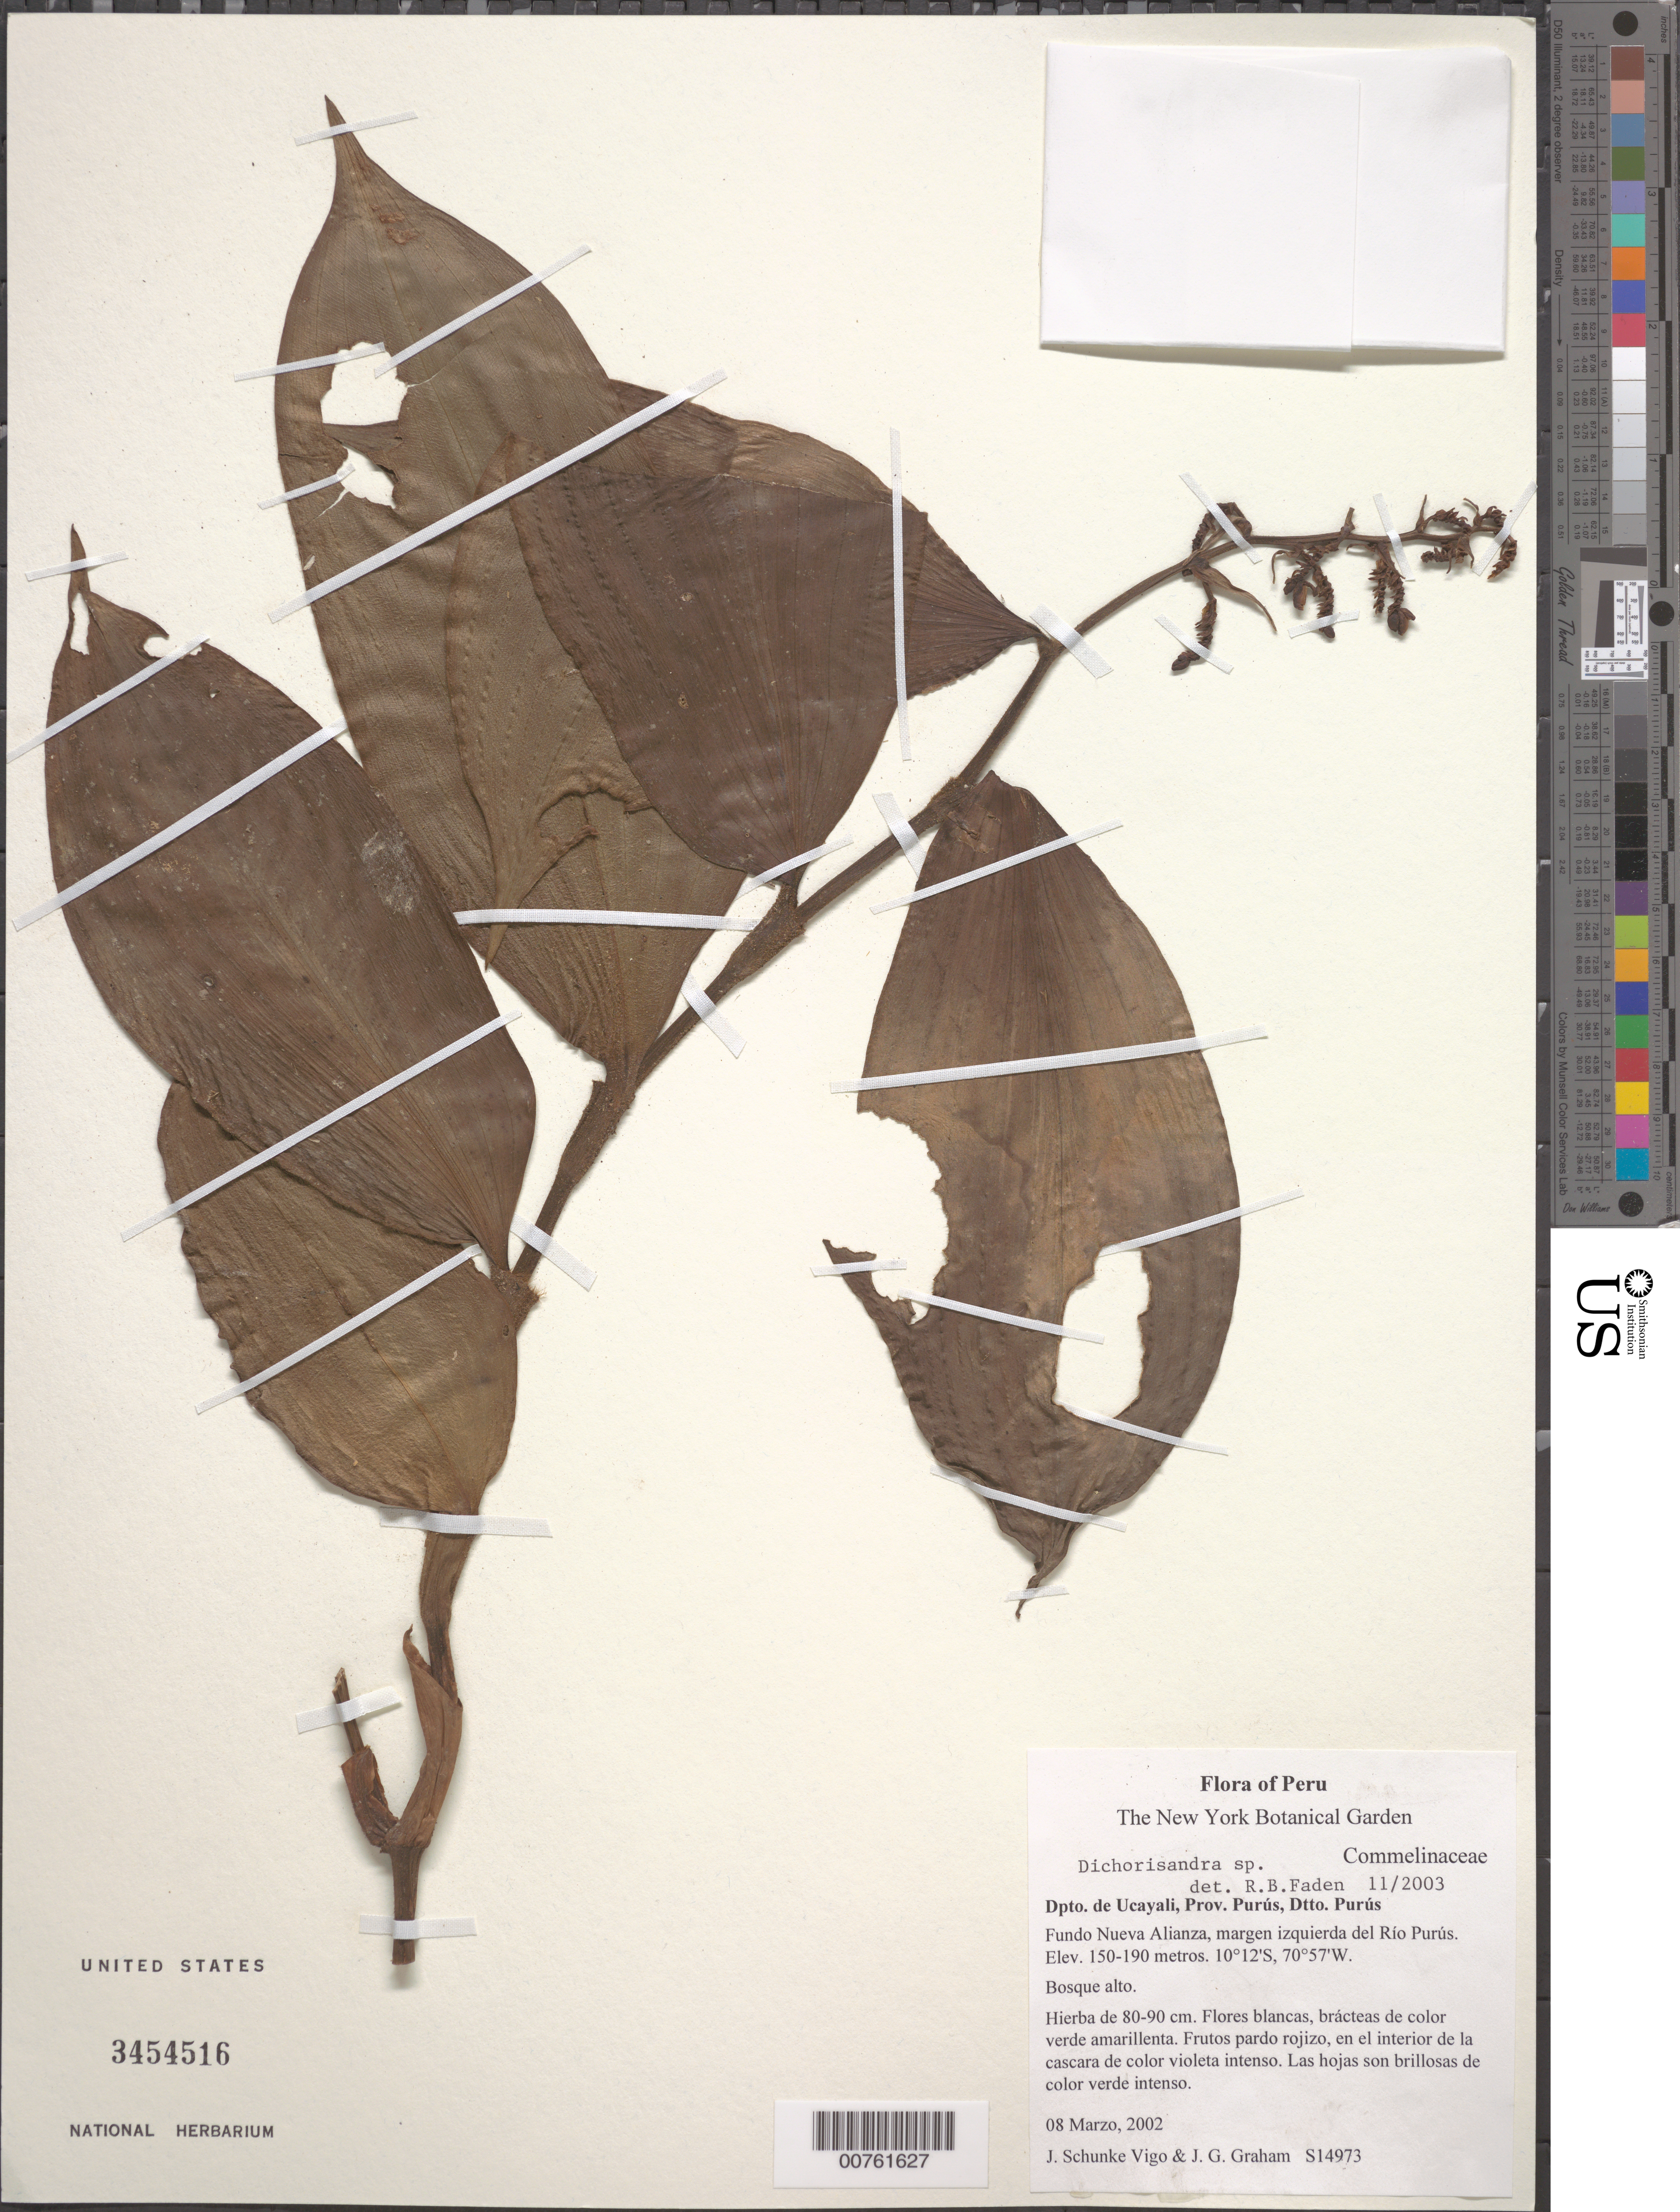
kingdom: Plantae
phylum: Tracheophyta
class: Liliopsida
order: Commelinales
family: Commelinaceae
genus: Dichorisandra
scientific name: Dichorisandra sp.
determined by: Faden, Robert B., (US), Smithsonian Institution - National Museum of Natural History (UNITED STATES)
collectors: J. Schunke Vigo & J. Graham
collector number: S14973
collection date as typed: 08 Mar 2002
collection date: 2002-03-08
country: Peru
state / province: Ucayali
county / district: Purús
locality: Purus. Fundo Nueva Alianza, margen izquierda del Rio Purus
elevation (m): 150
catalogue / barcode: US 3454516